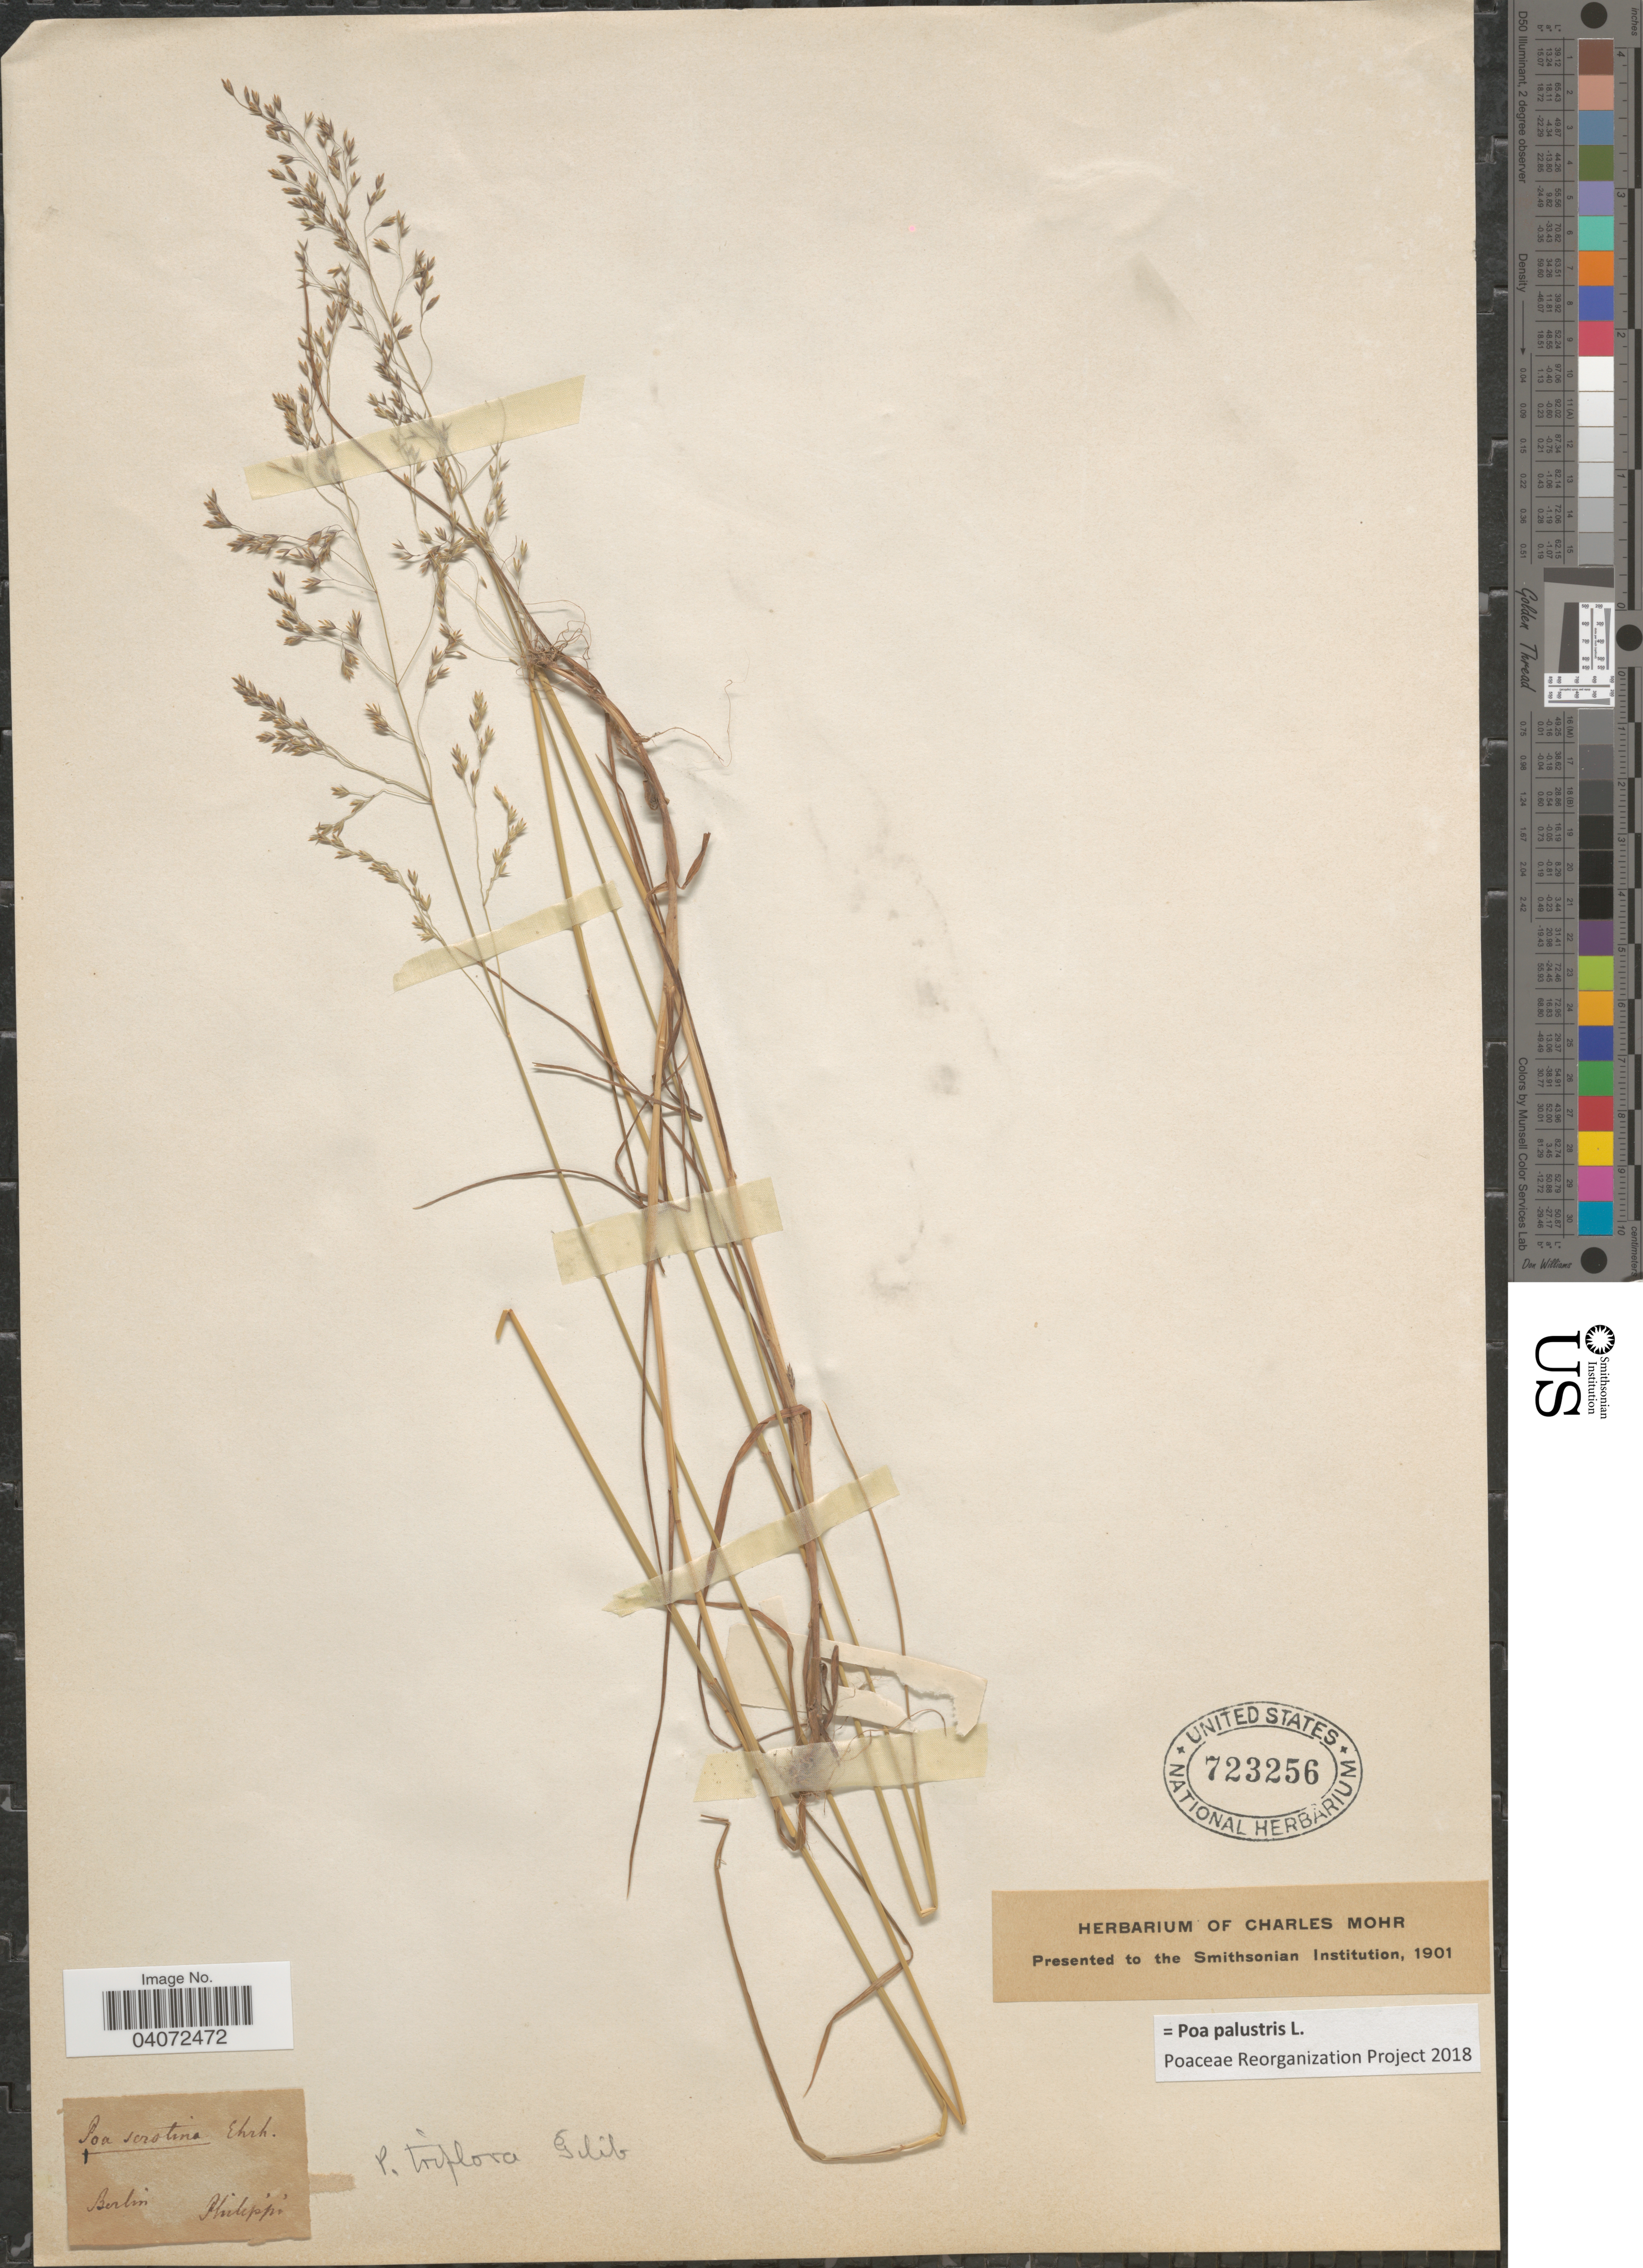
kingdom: Plantae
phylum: Tracheophyta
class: Liliopsida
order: Poales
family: Poaceae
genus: Poa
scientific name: Poa palustris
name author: L.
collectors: -. Philippi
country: Germany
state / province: Berlin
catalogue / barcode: US 723256